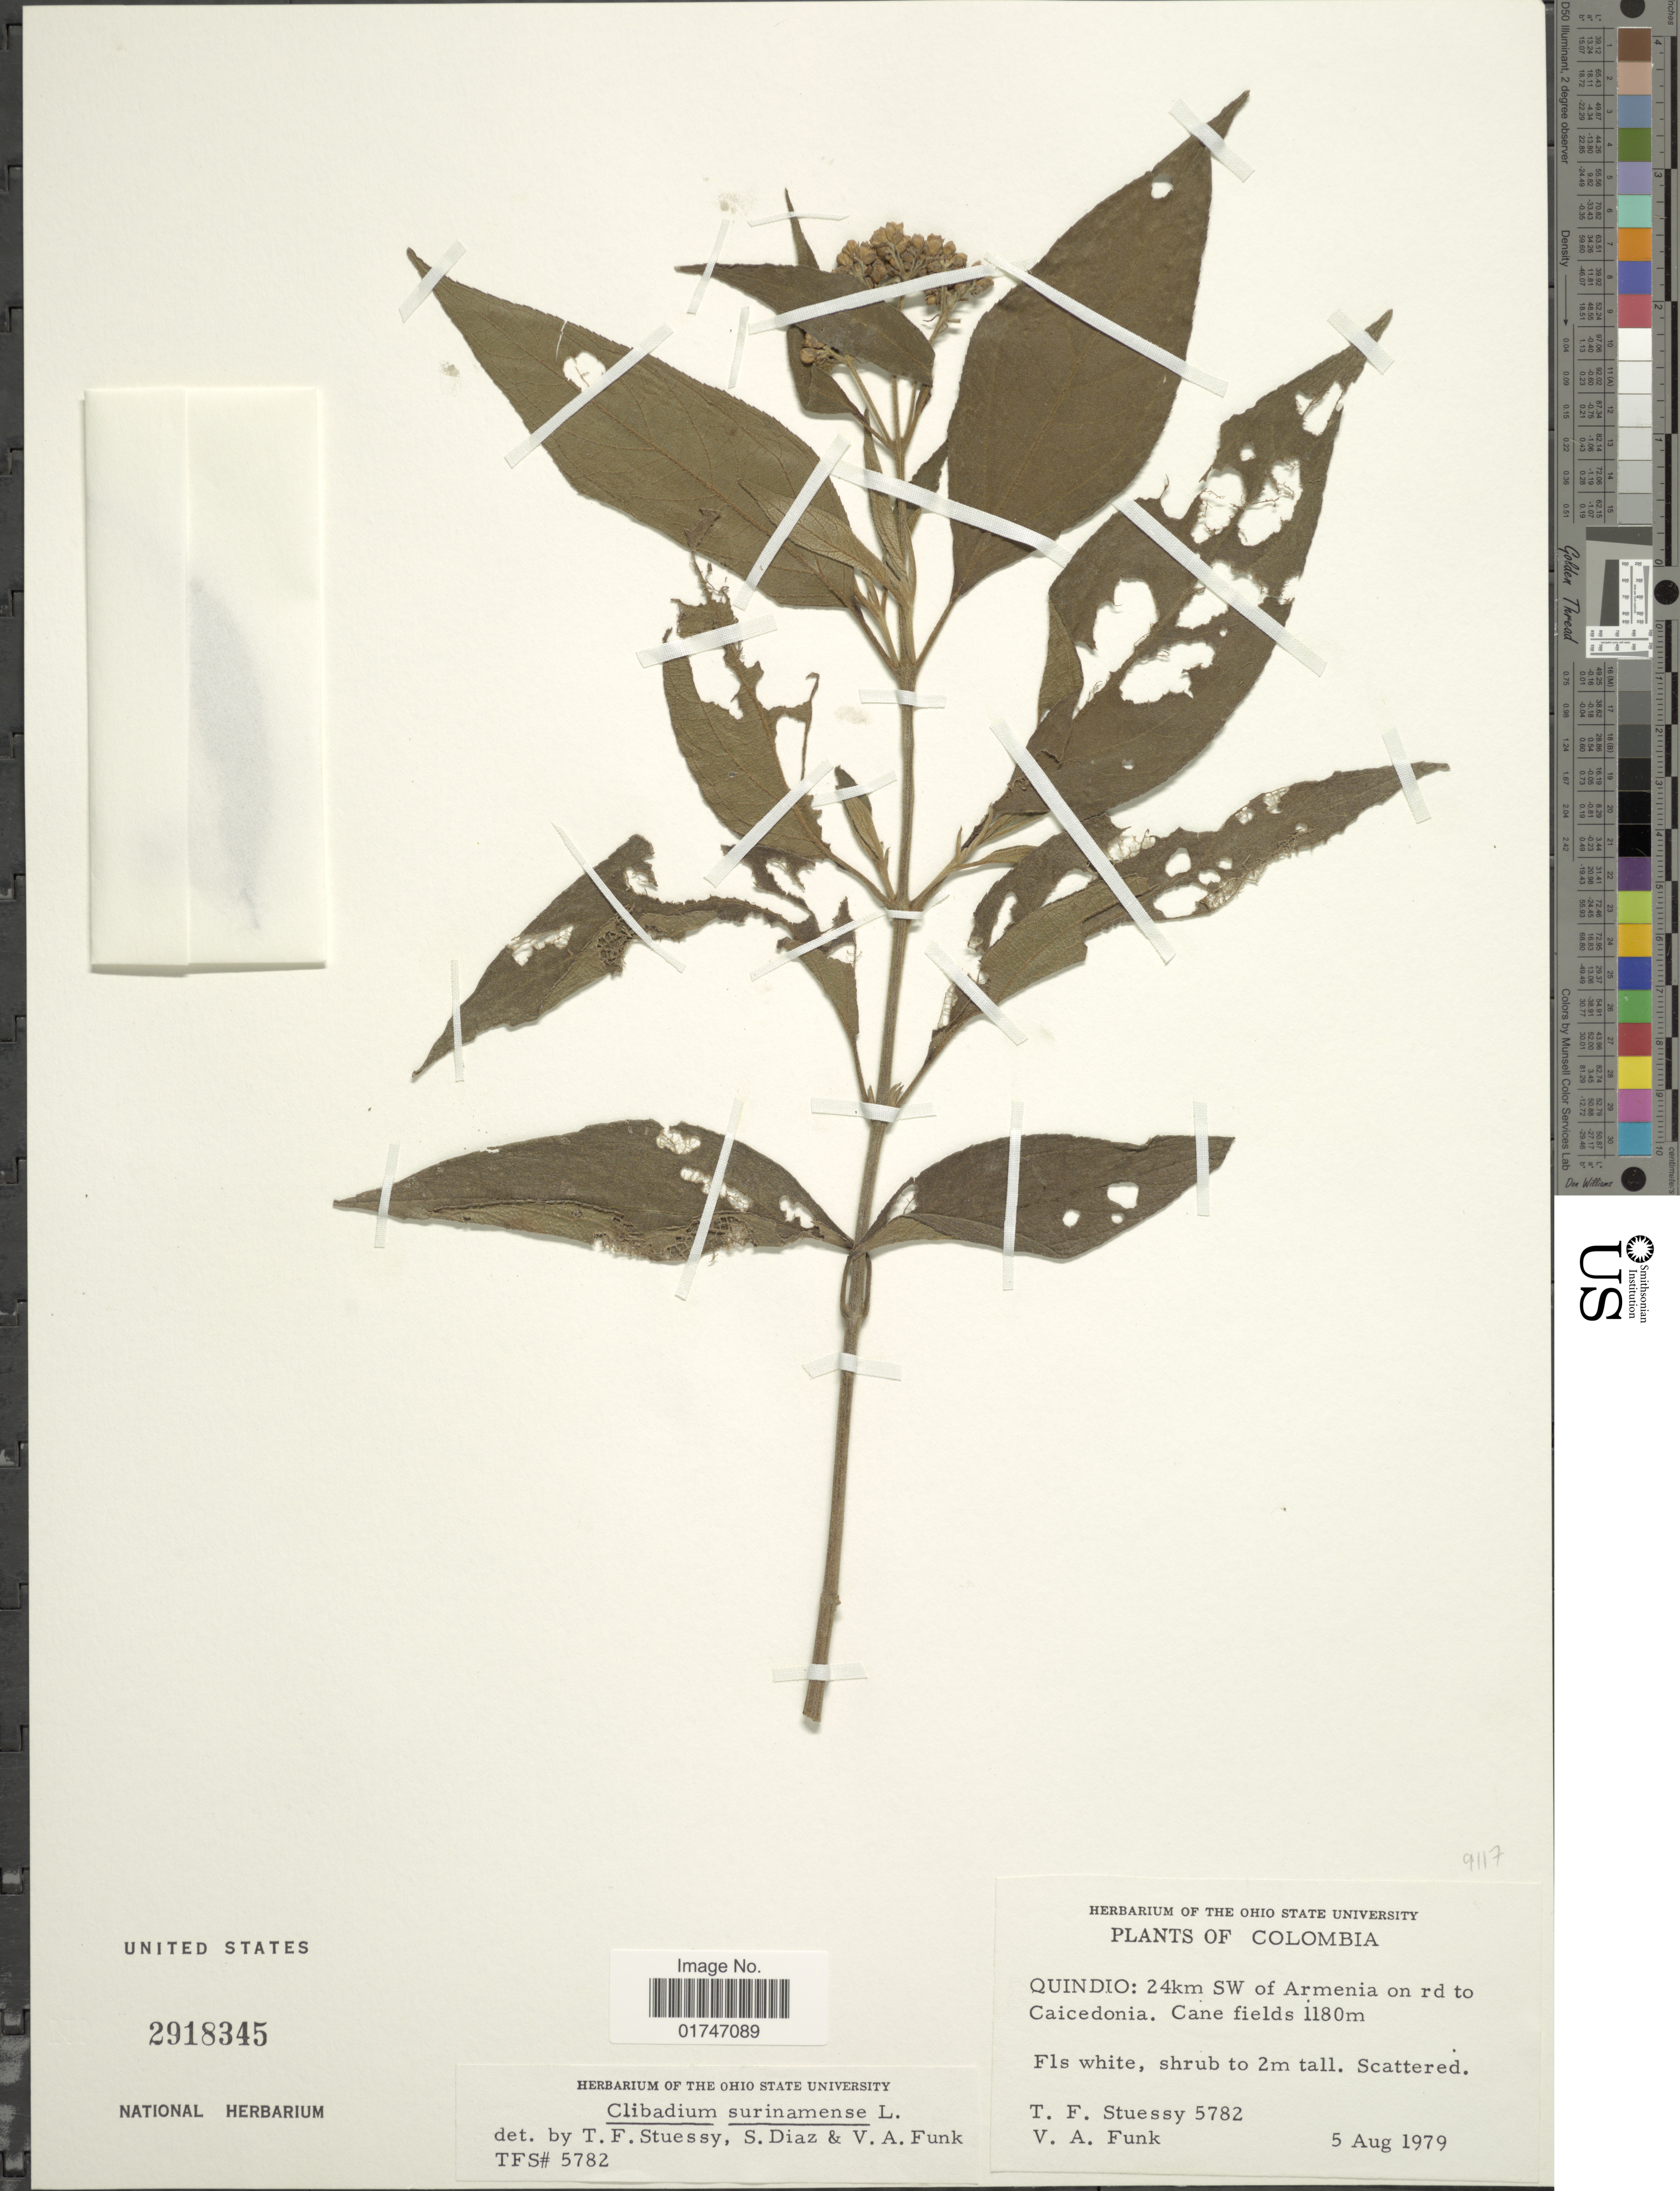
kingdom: Plantae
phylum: Tracheophyta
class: Magnoliopsida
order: Asterales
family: Asteraceae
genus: Clibadium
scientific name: Clibadium surinamense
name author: L.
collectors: T. Stuessy & V. Funk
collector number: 5782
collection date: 1979-08-05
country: Colombia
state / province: Quindío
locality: Quindio: 24km SW of Armenia on rd to Caicedonia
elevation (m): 1180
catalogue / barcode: US 2918345